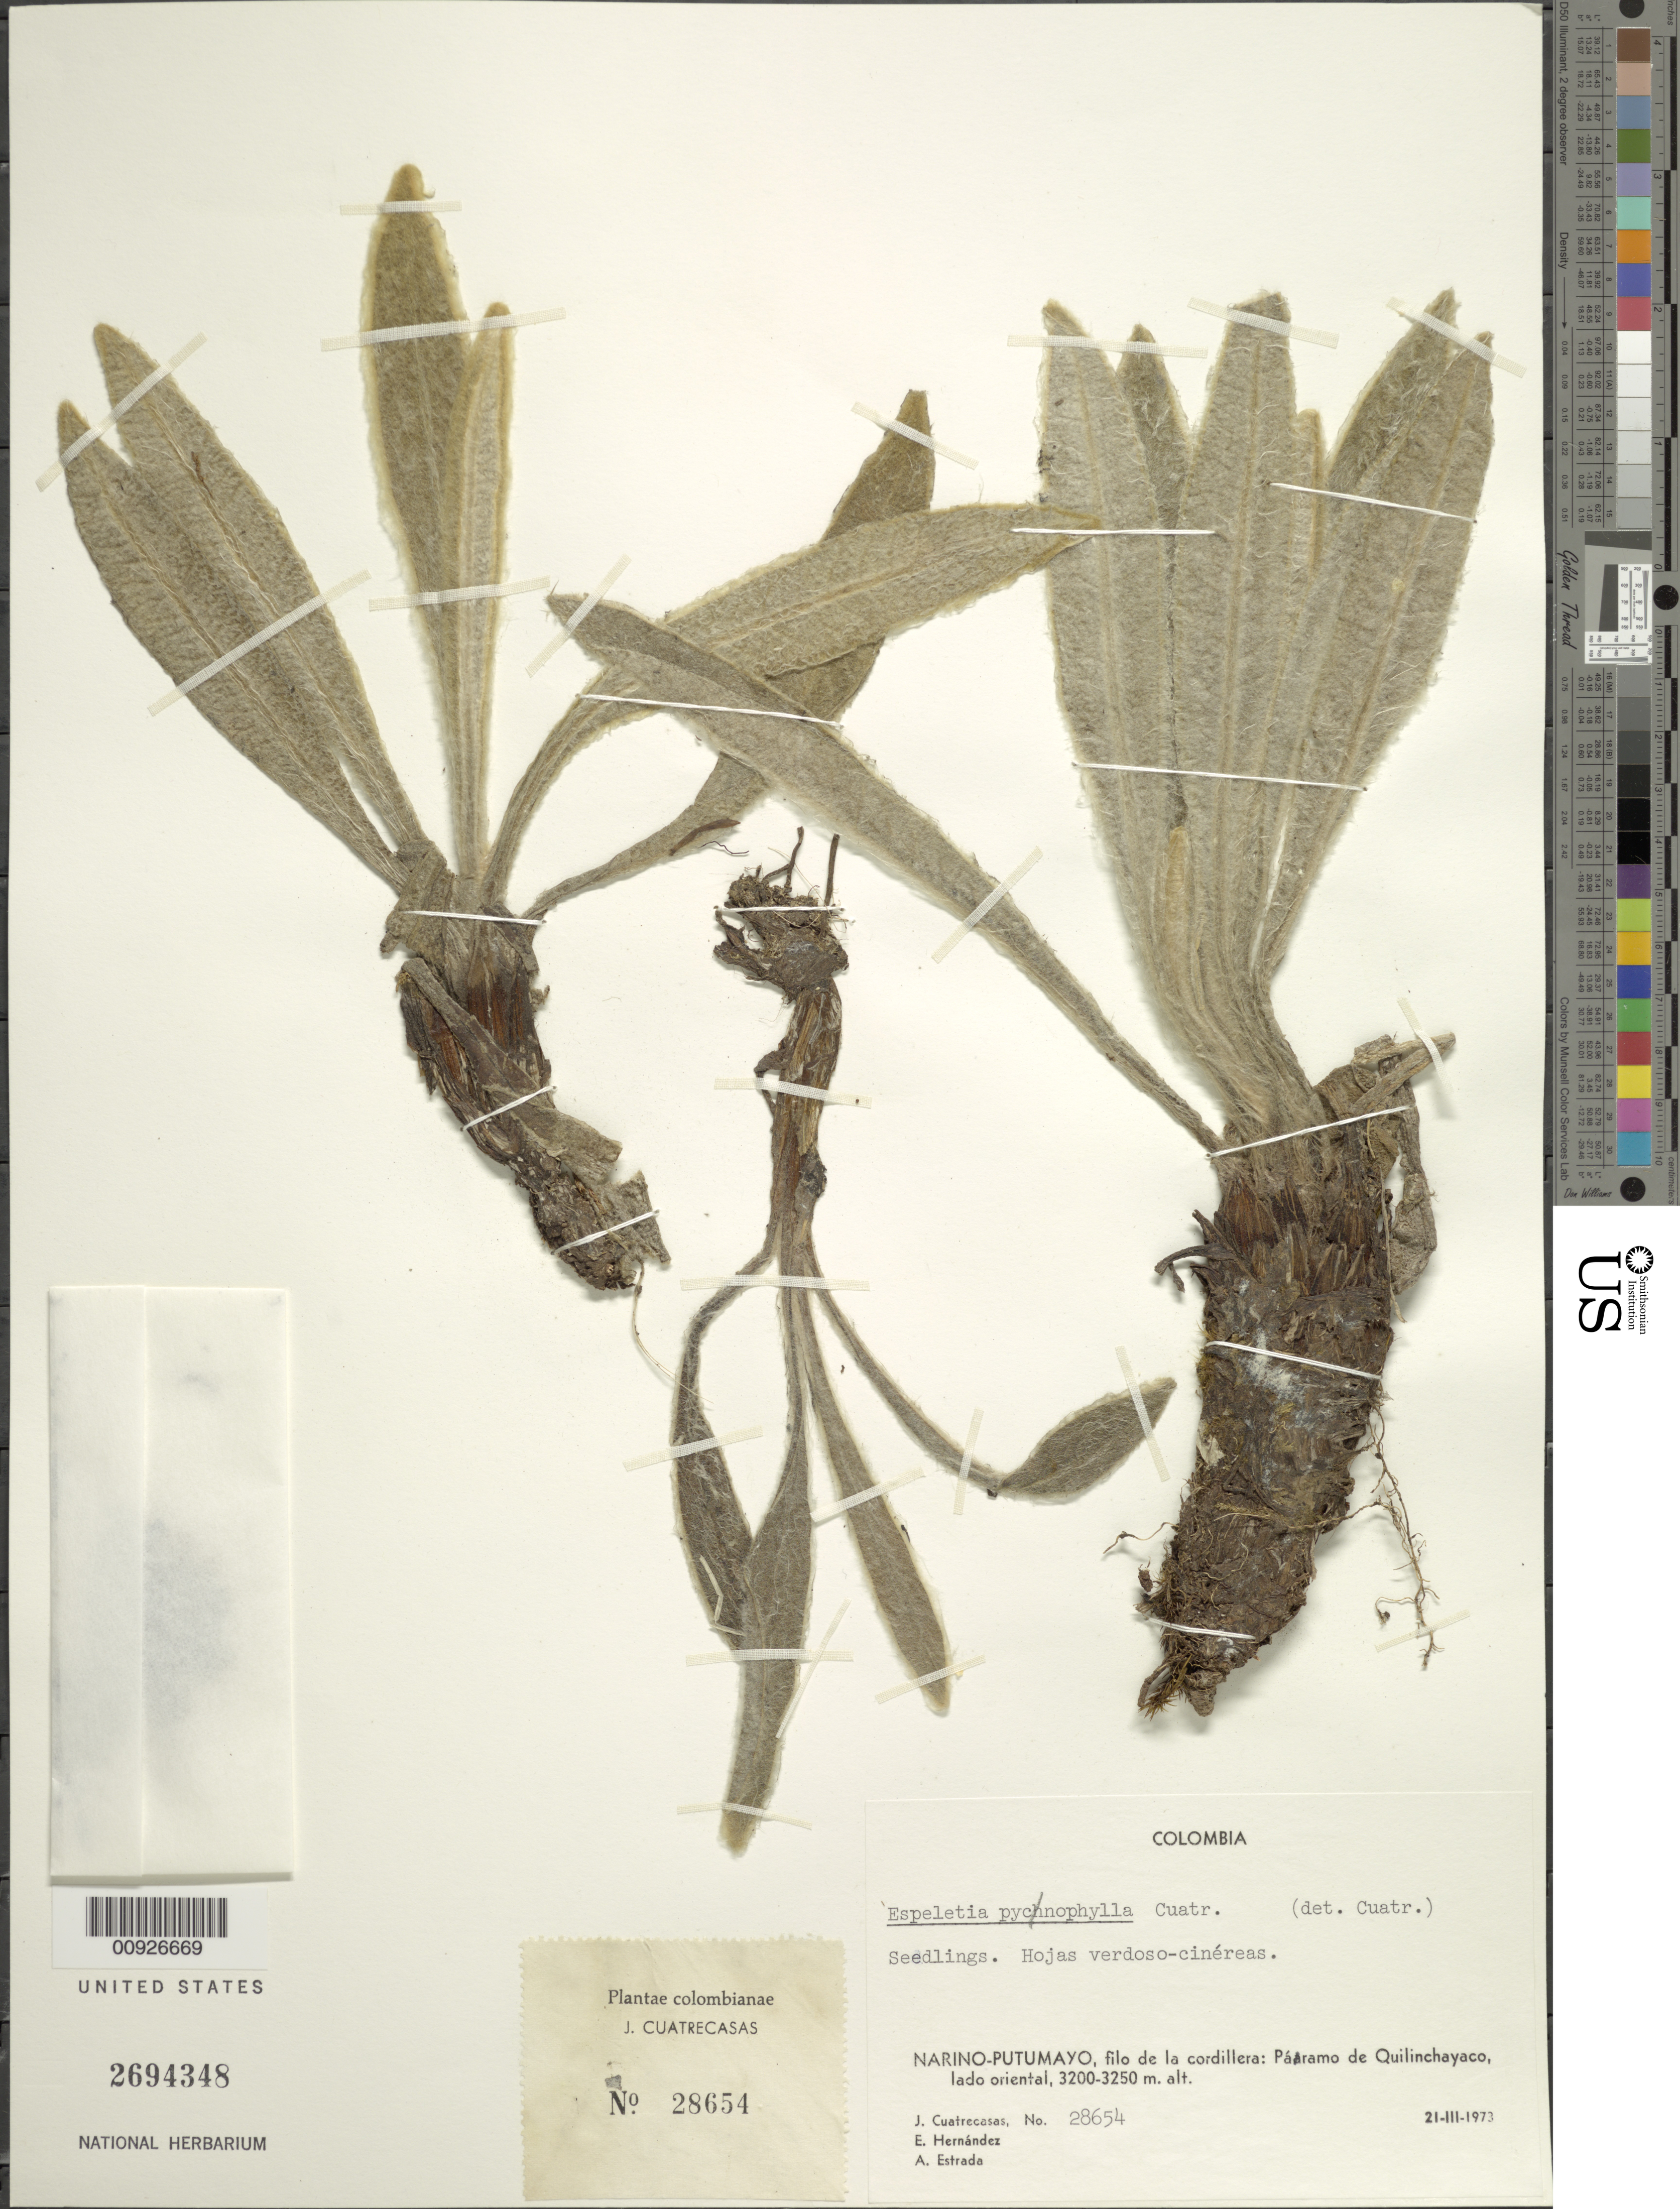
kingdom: Plantae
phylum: Tracheophyta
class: Magnoliopsida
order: Asterales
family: Asteraceae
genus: Espeletia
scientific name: Espeletia pycnophylla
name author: Cuatrec.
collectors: J. Cuatrecasas, E. Hernández & A. Estrada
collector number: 28654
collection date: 1973-03-21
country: Colombia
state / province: Nariño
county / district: Nariño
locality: Páramo de Quilinchayaco. Filo de La Cordillera, Páramo de Quilinchayaco, Lado Oriental. Cerca de la frontera entre Narino y Putumayo. .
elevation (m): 3200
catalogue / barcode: US 2694348